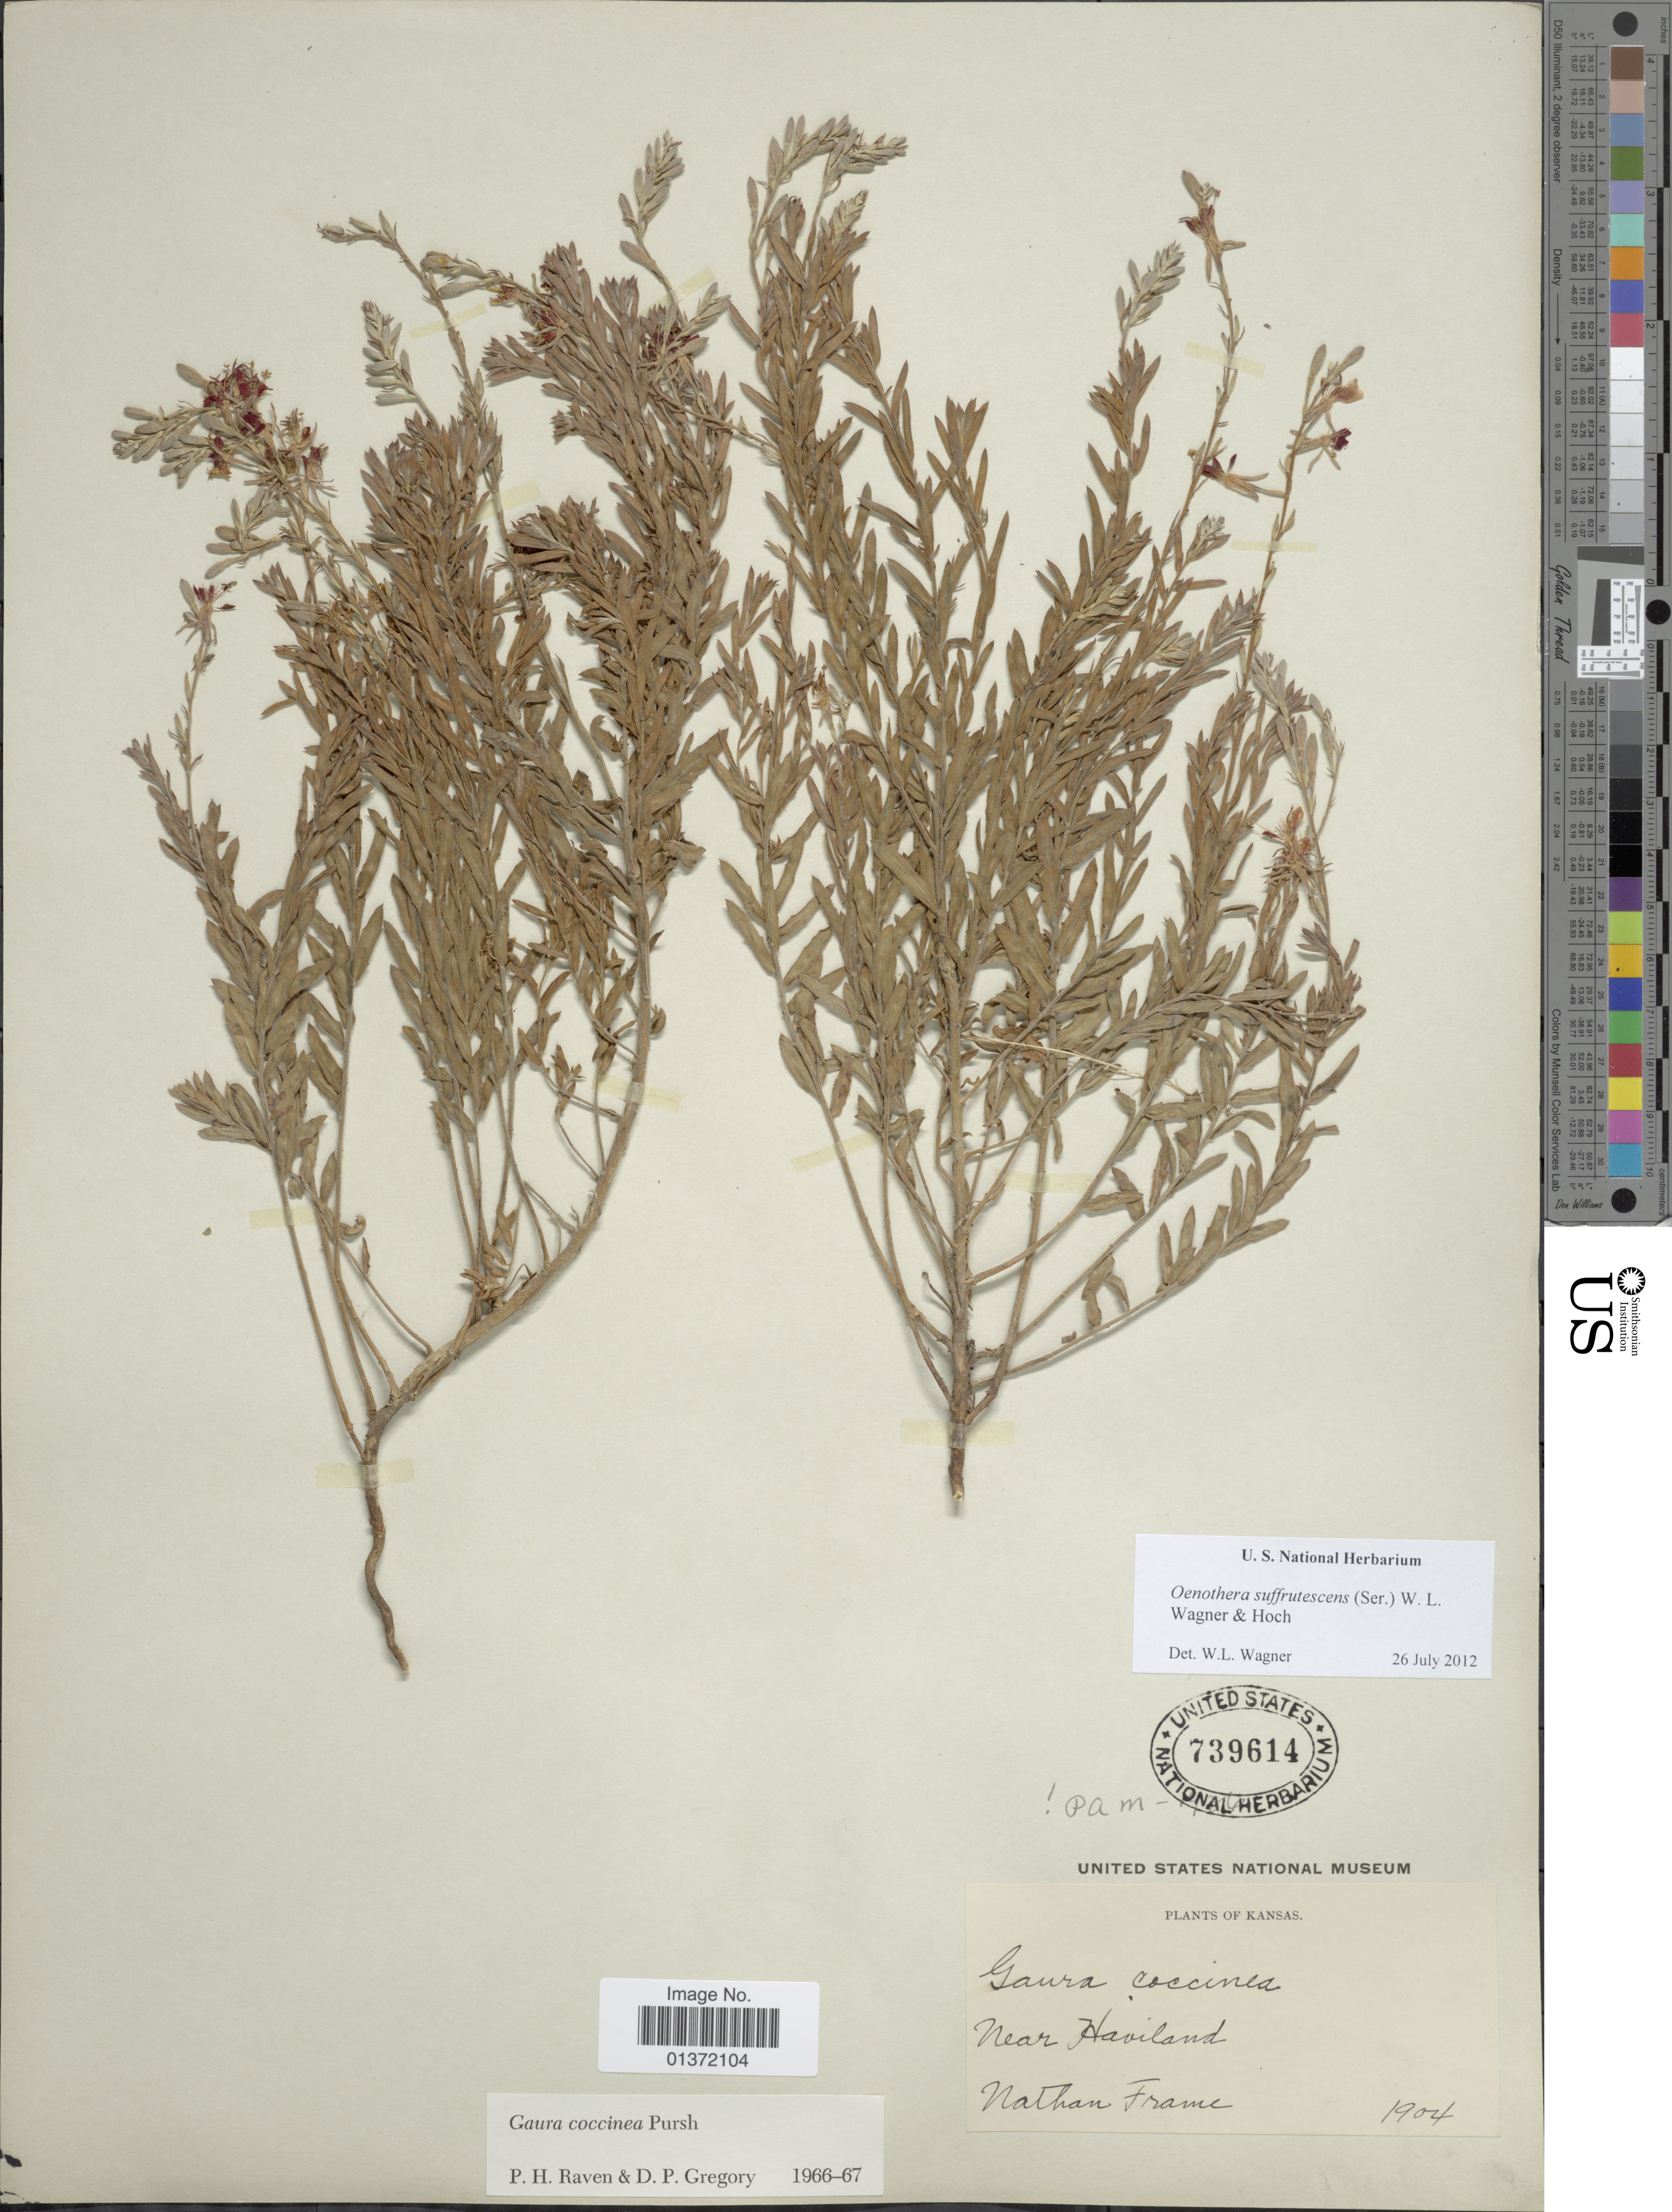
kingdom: Plantae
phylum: Tracheophyta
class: Magnoliopsida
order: Myrtales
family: Onagraceae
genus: Oenothera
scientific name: Oenothera suffrutescens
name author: (Ser.) W.L. Wagner & Hoch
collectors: N. Frame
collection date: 1904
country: United States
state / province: Kansas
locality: Near Haviland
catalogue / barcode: US 739614